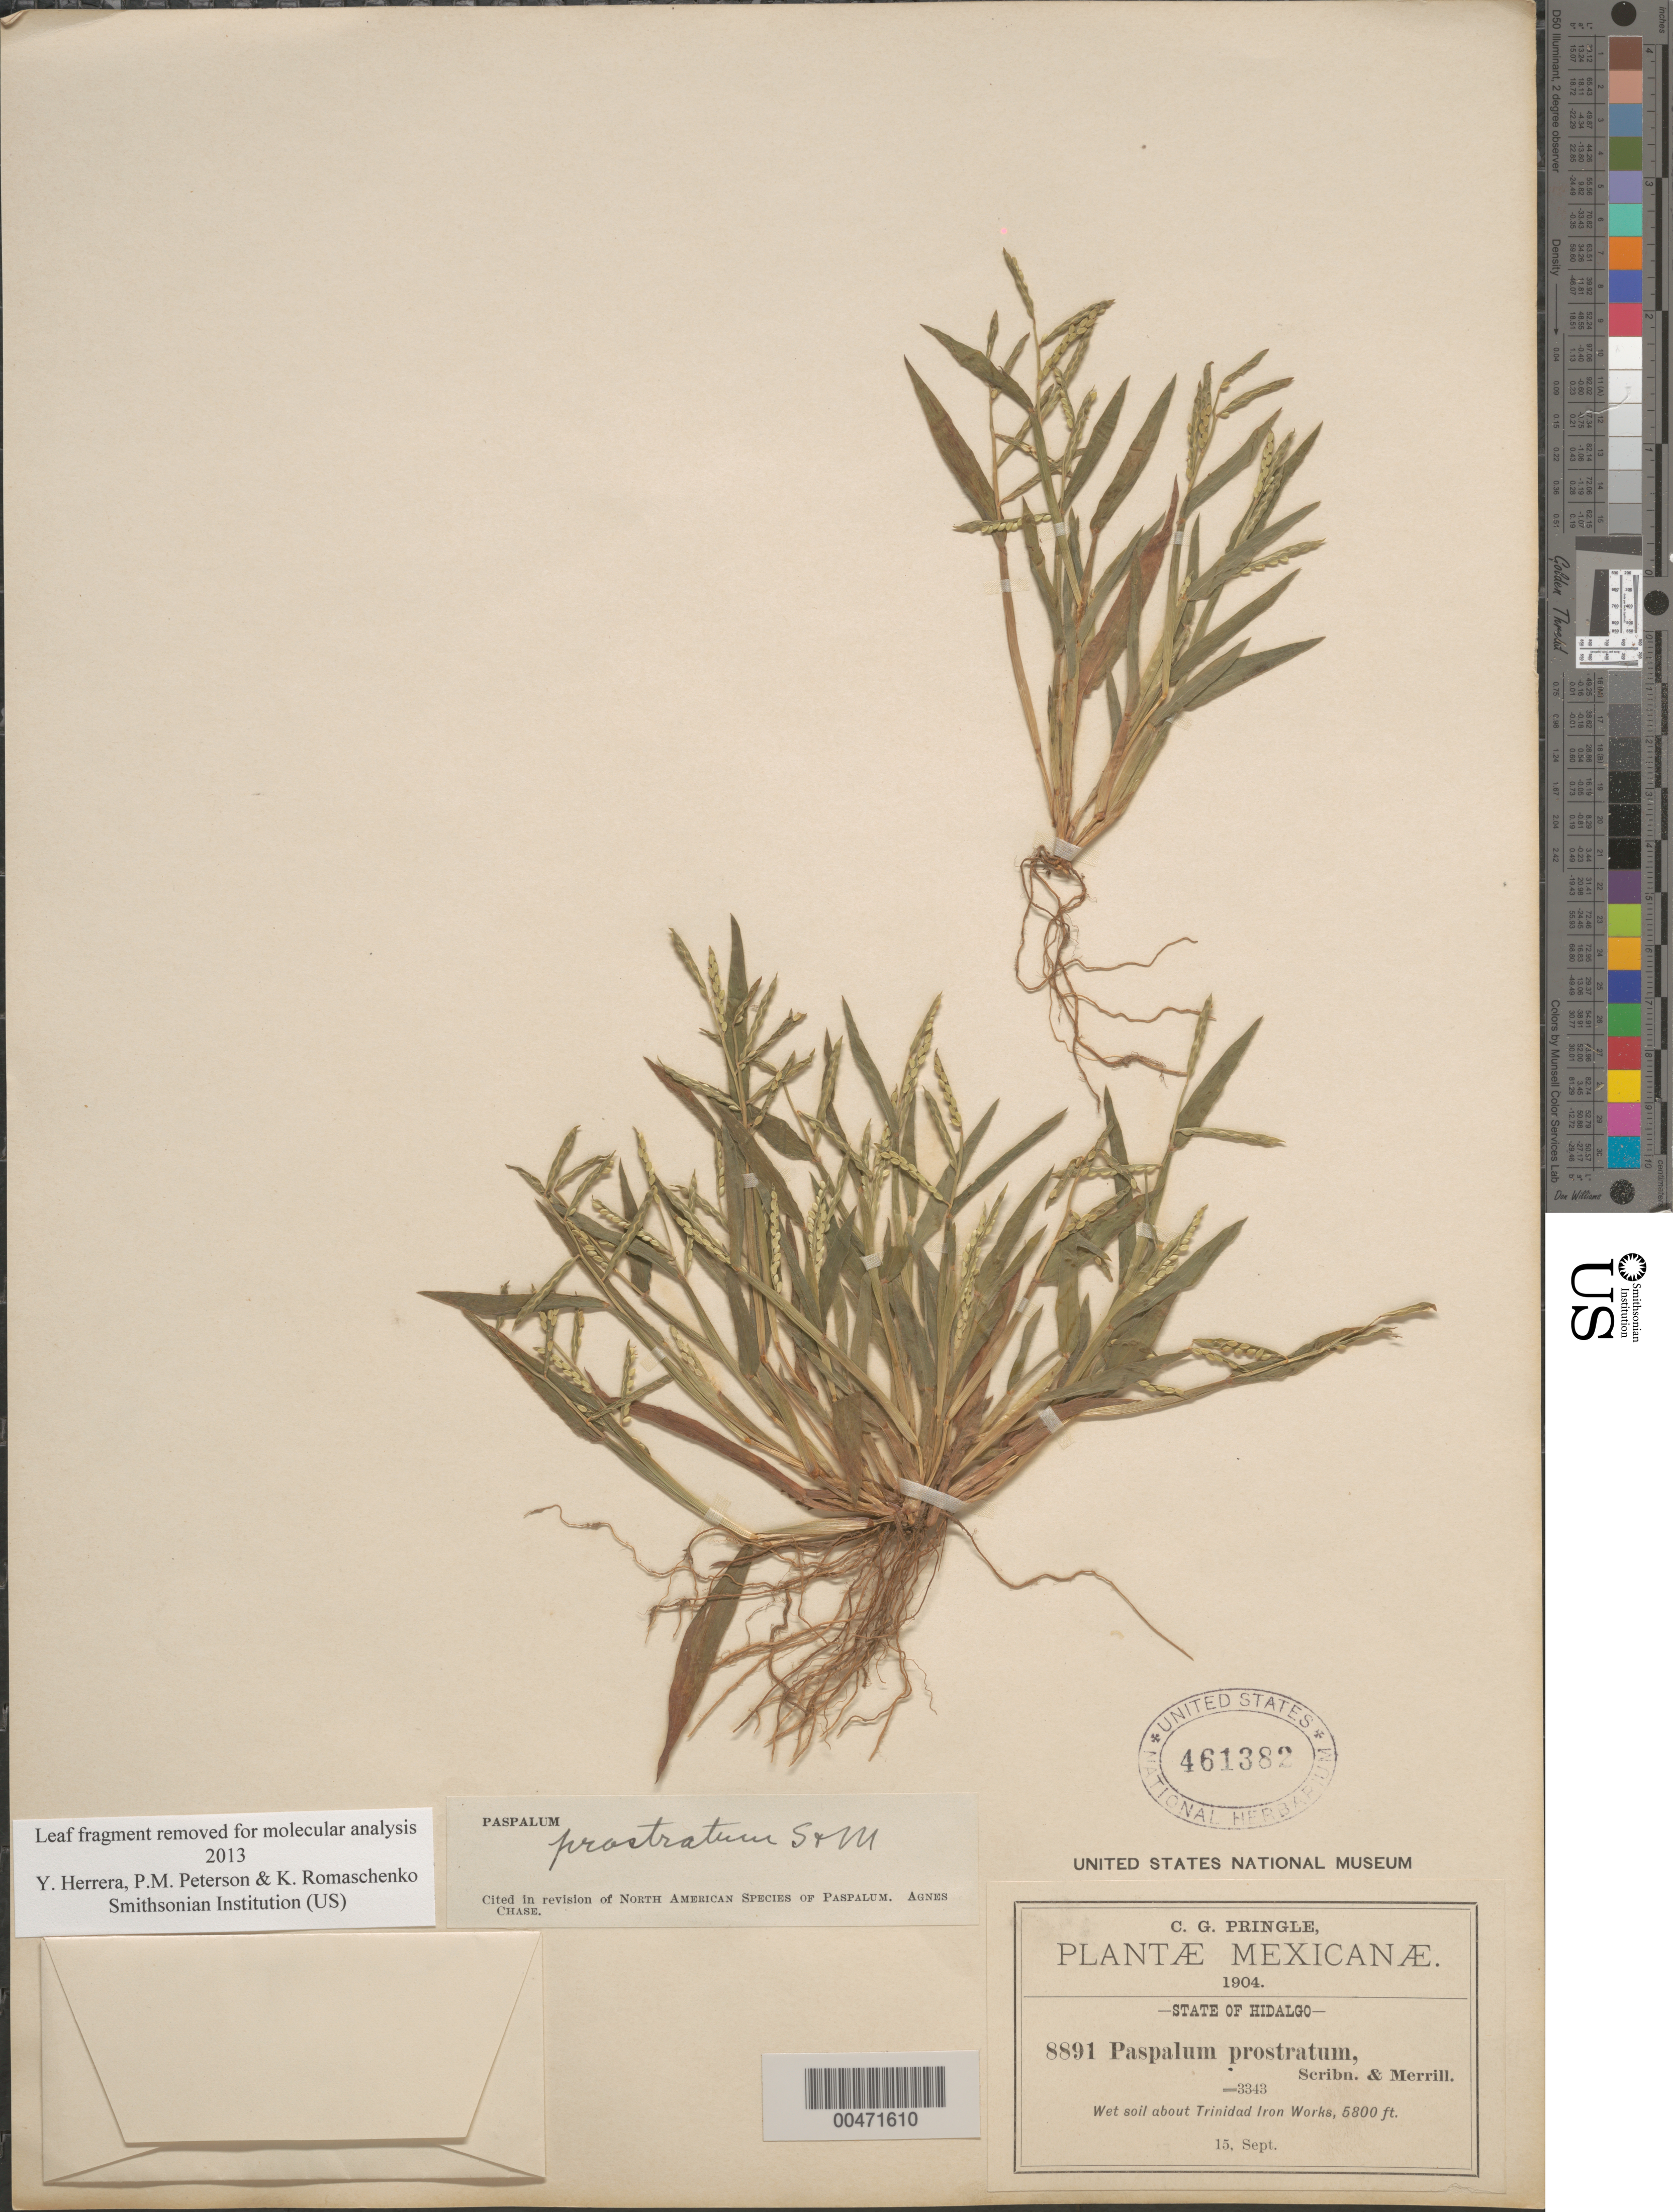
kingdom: Plantae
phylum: Tracheophyta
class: Liliopsida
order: Poales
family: Poaceae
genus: Paspalum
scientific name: Paspalum prostratum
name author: Scribn. & Merr.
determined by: Chase, [M.] Agnes, (US)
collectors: C. G. Pringle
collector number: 8891/3343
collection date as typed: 15 Sep 1904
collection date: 1904-09-15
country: Mexico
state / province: Hidalgo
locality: About Trinidad Iron Works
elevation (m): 1768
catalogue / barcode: US 461382